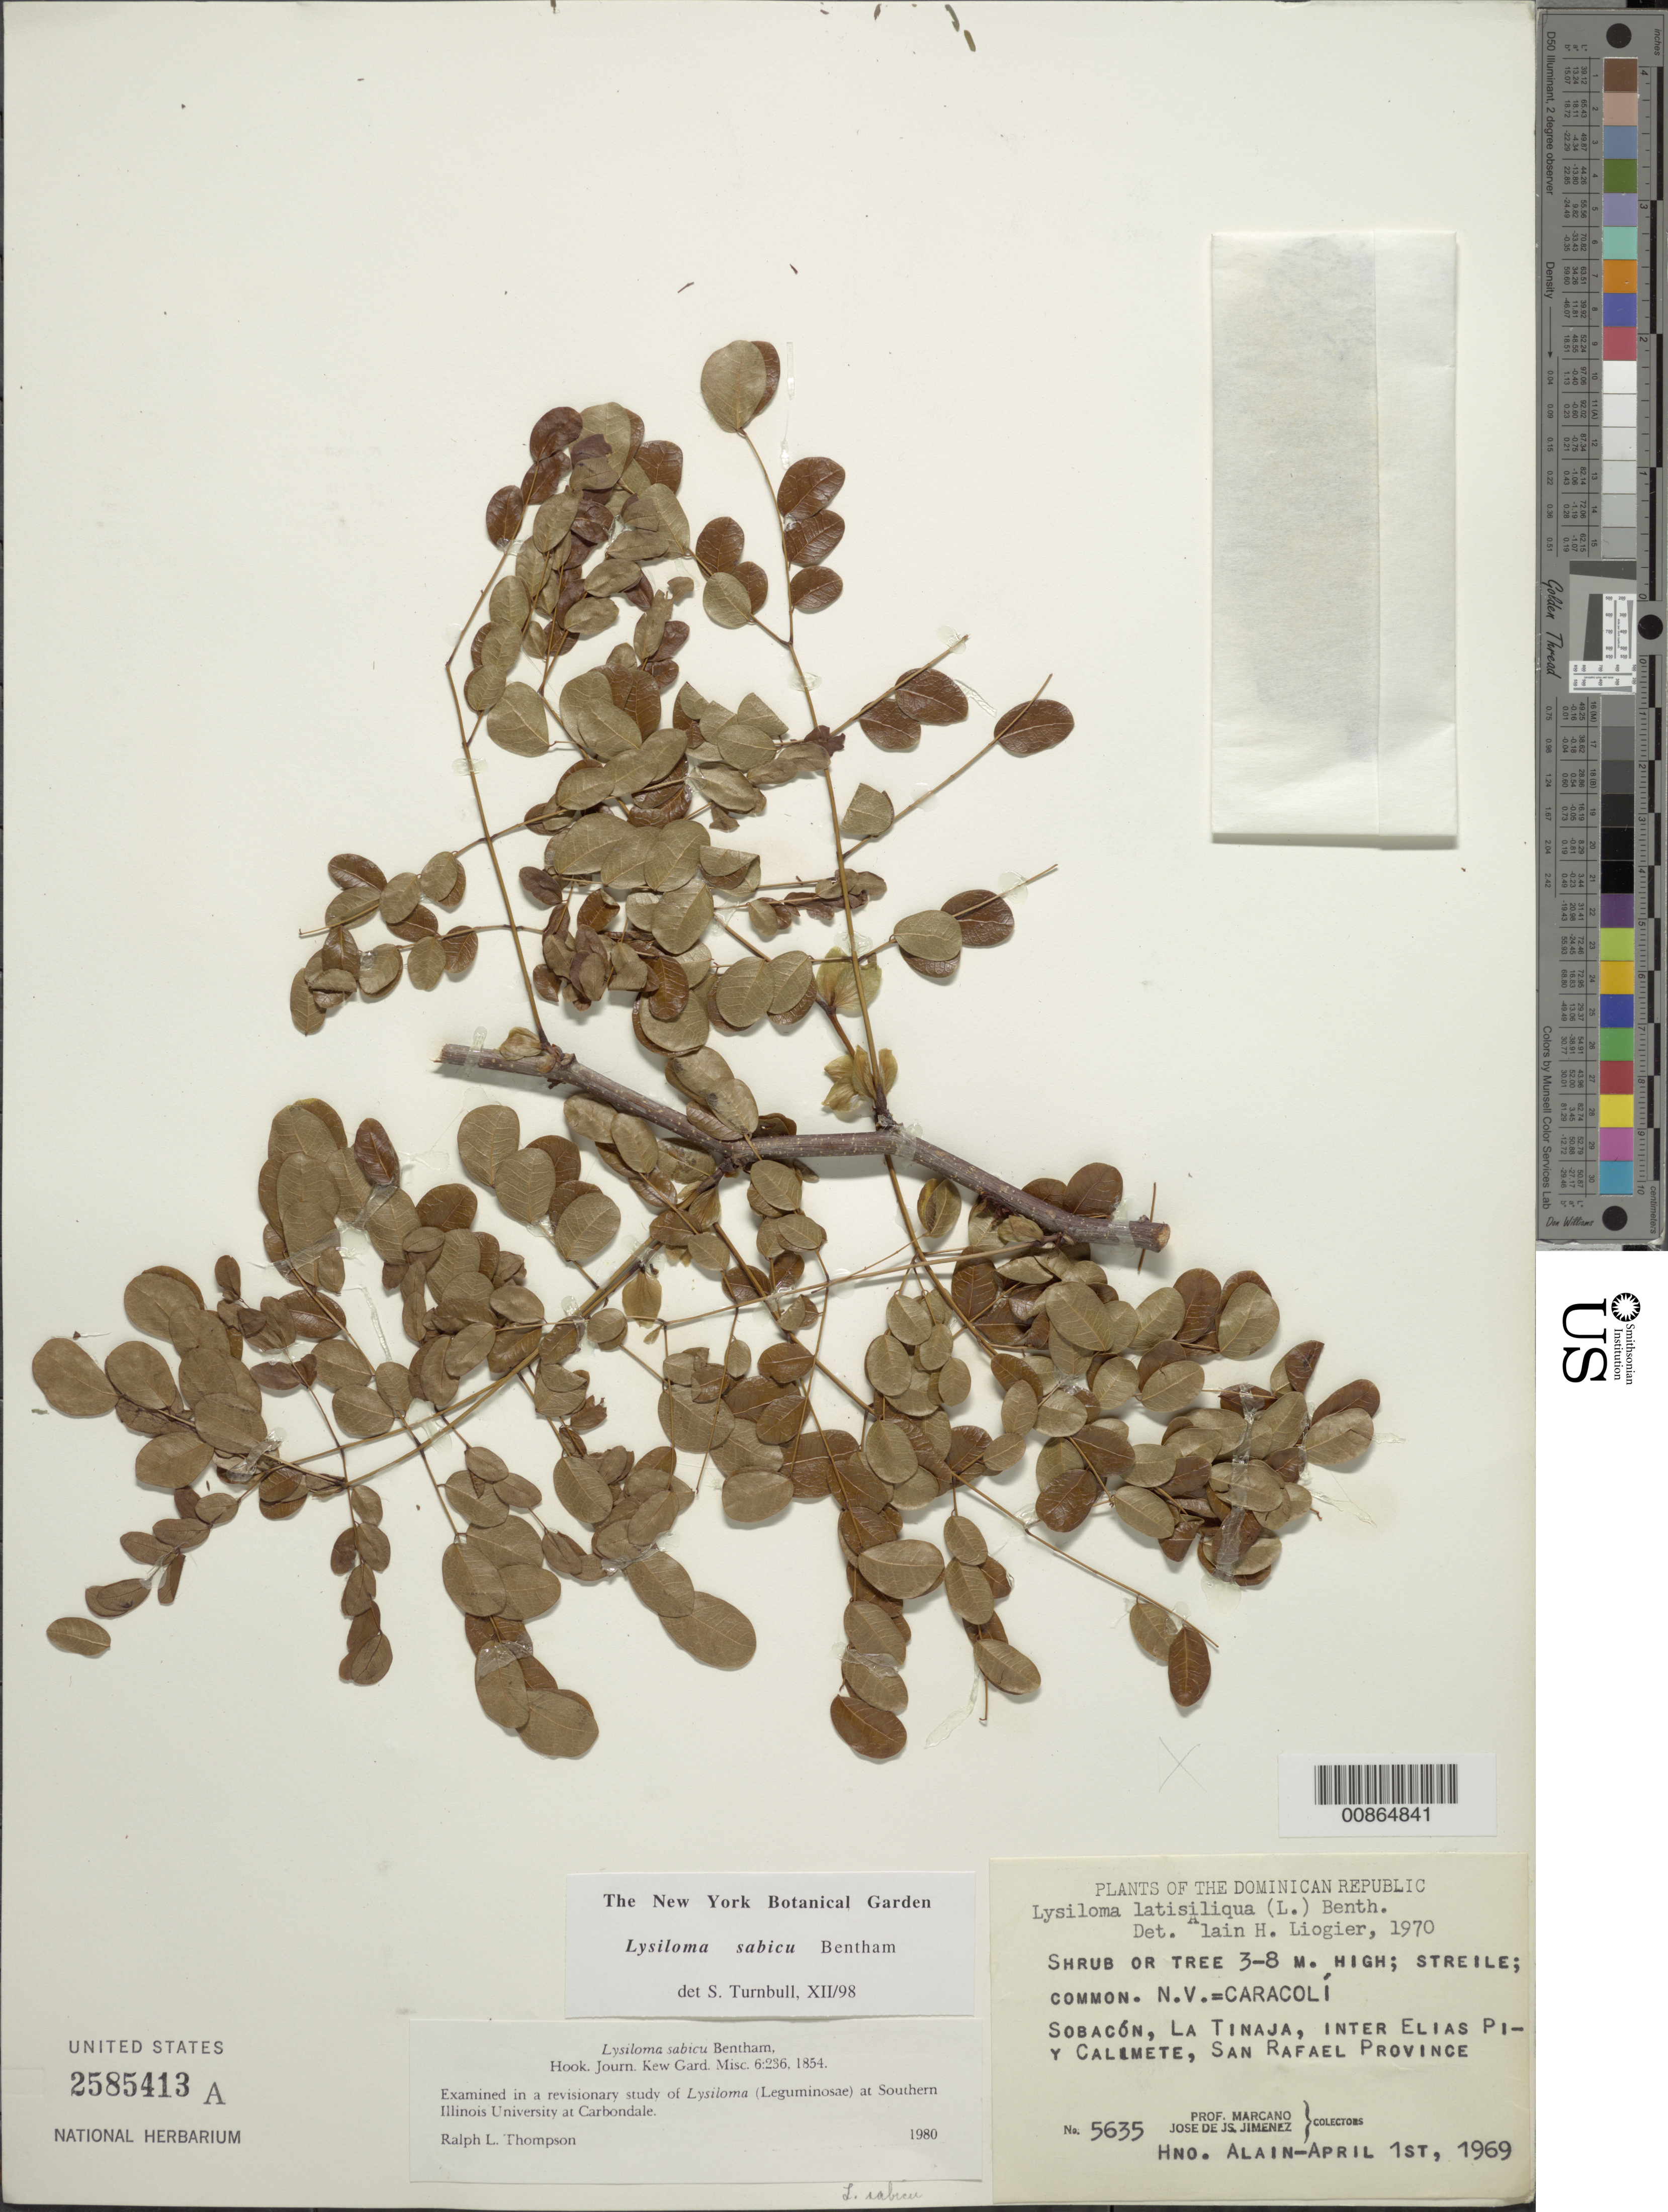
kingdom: Plantae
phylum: Tracheophyta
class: Magnoliopsida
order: Fabales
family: Fabaceae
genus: Lysiloma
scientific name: Lysiloma sabicu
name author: Benth.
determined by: Turnbull, S.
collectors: E. J. Marcano F., J. J. Jiménez Almonte & A. H. Liogier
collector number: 5635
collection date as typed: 01 Apr 1969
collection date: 1969-04-01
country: Dominican Republic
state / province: Elias Pina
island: Hispaniola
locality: Sobacón, La Tinaja, inter Elías Piña y Calimete, San Rafael Province (obsolete).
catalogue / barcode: US 2585413A